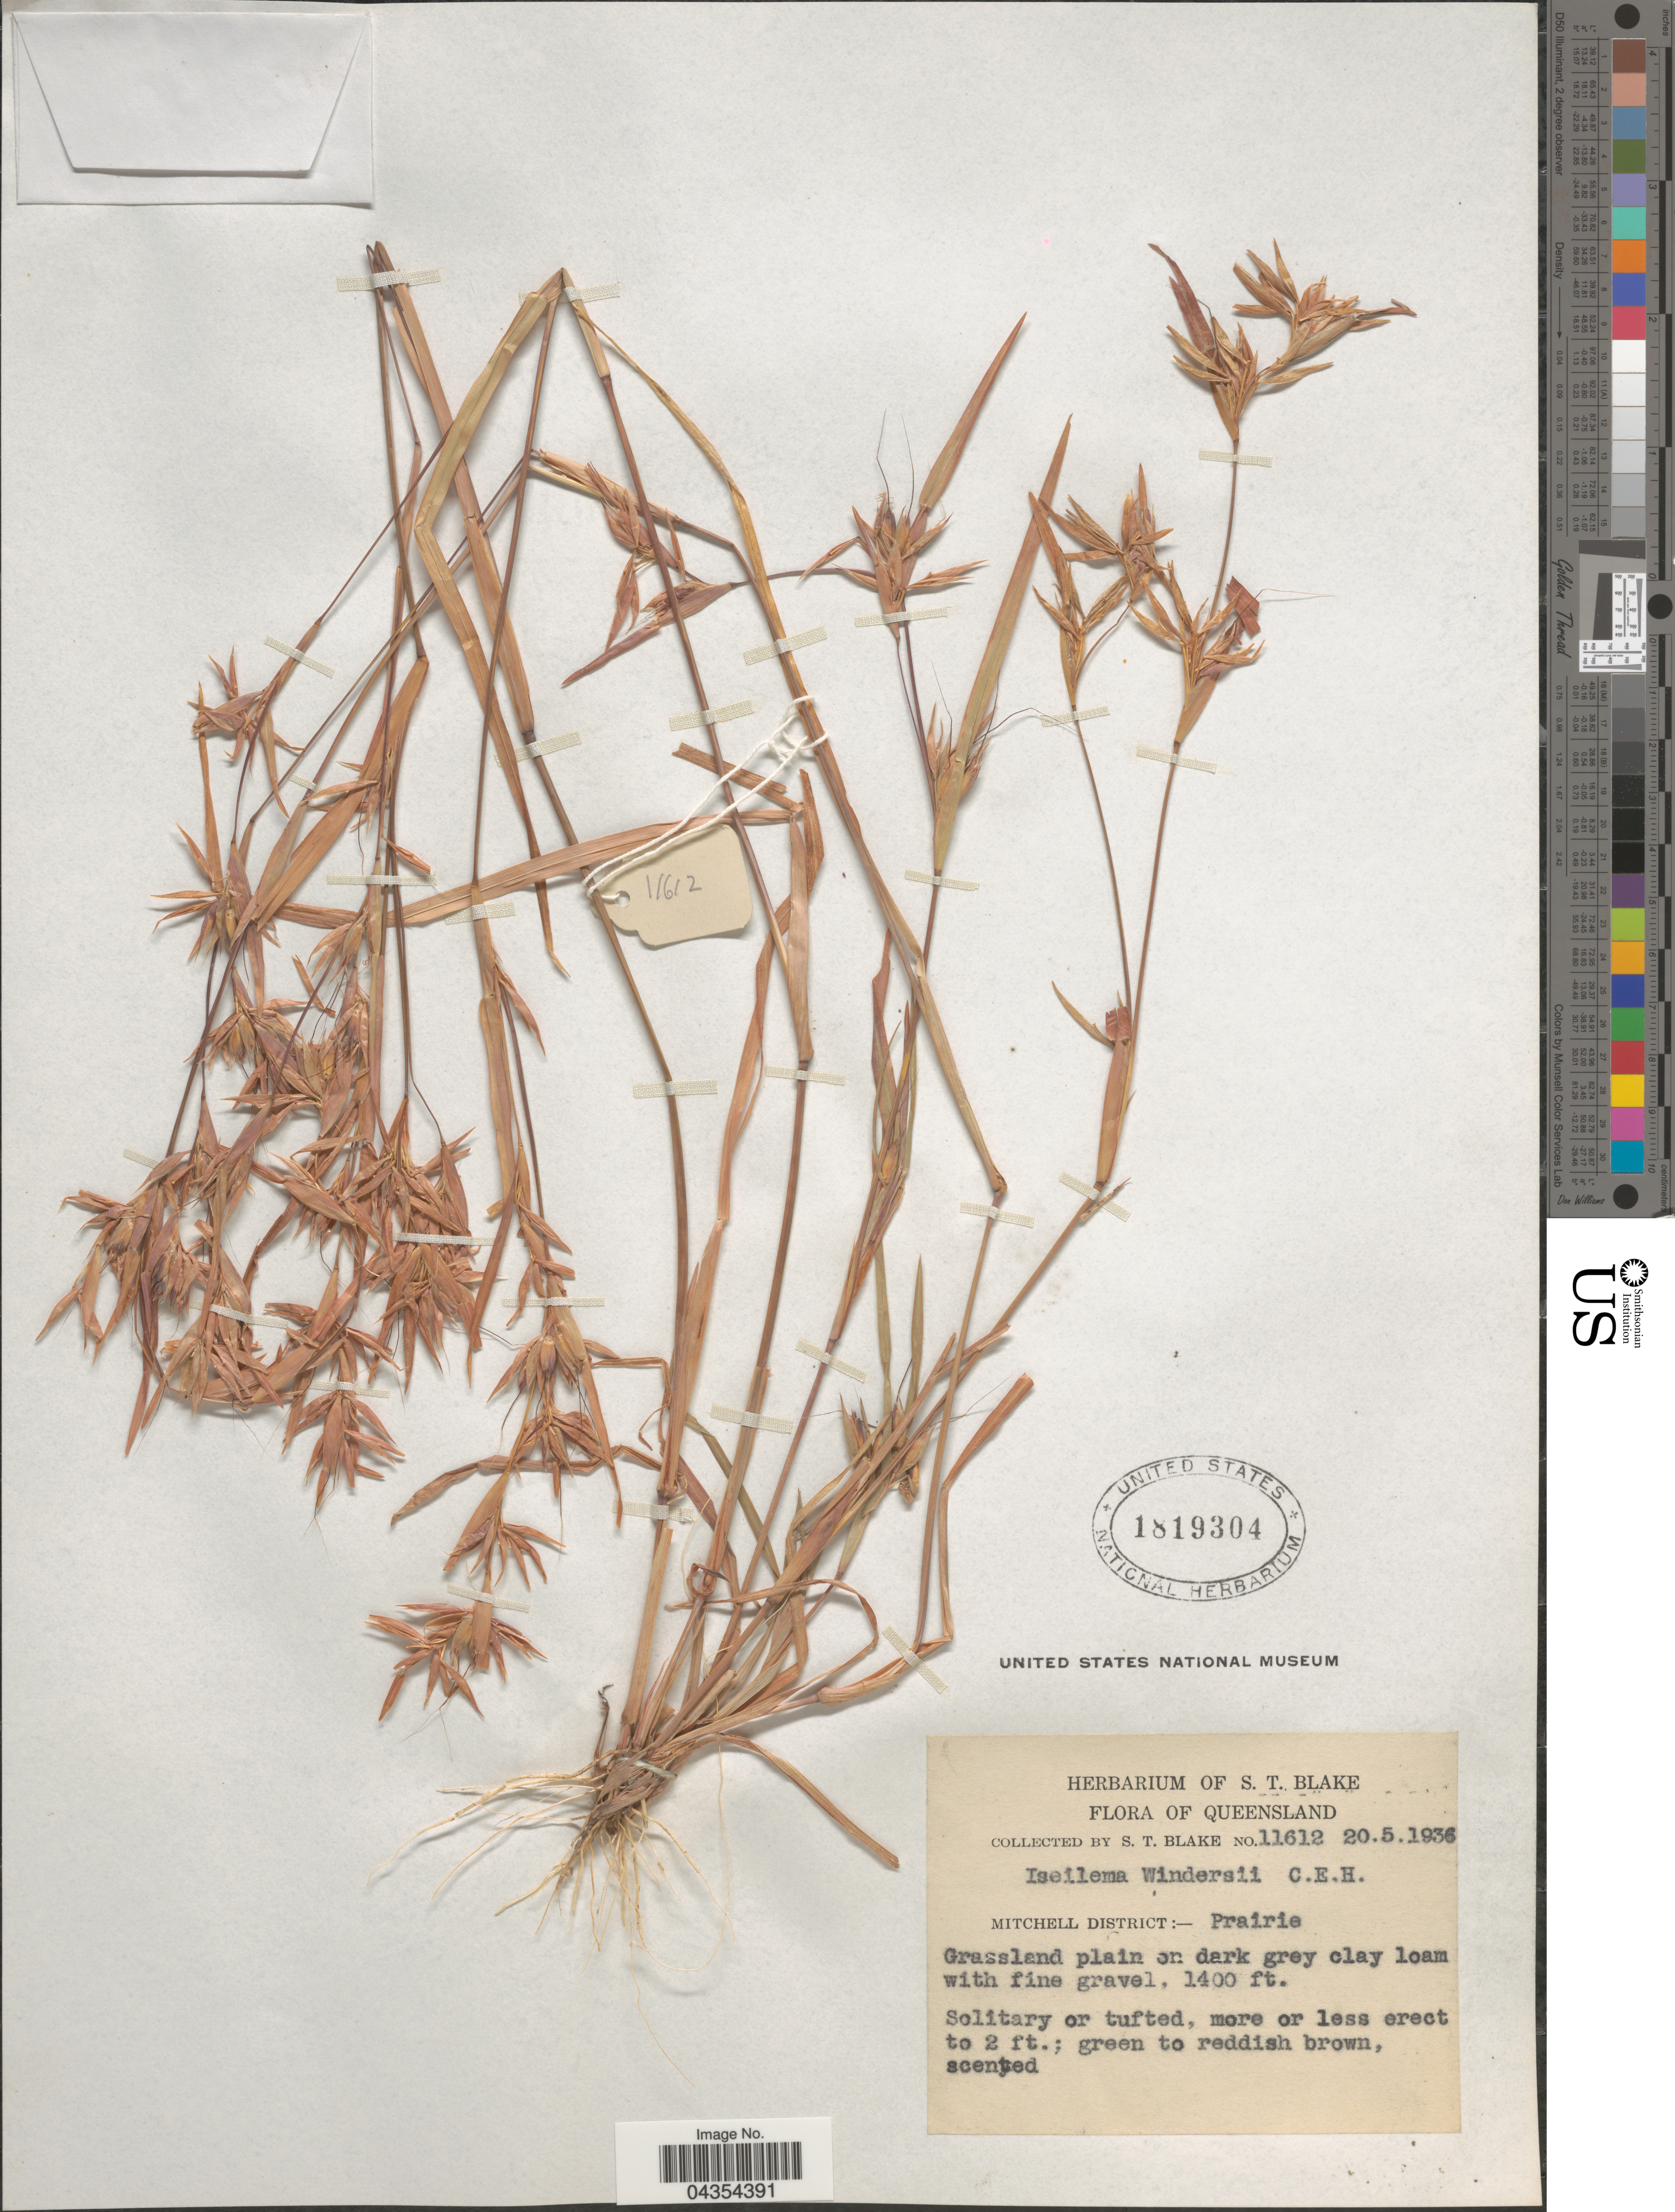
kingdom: Plantae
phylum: Tracheophyta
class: Liliopsida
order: Poales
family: Poaceae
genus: Iseilema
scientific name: Iseilema windersii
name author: C.E. Hubb.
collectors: S. T. Blake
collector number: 11612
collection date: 1936-05-20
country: Australia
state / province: Queensland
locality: Mitchell District:- Prairie.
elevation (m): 427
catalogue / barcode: US 1819304